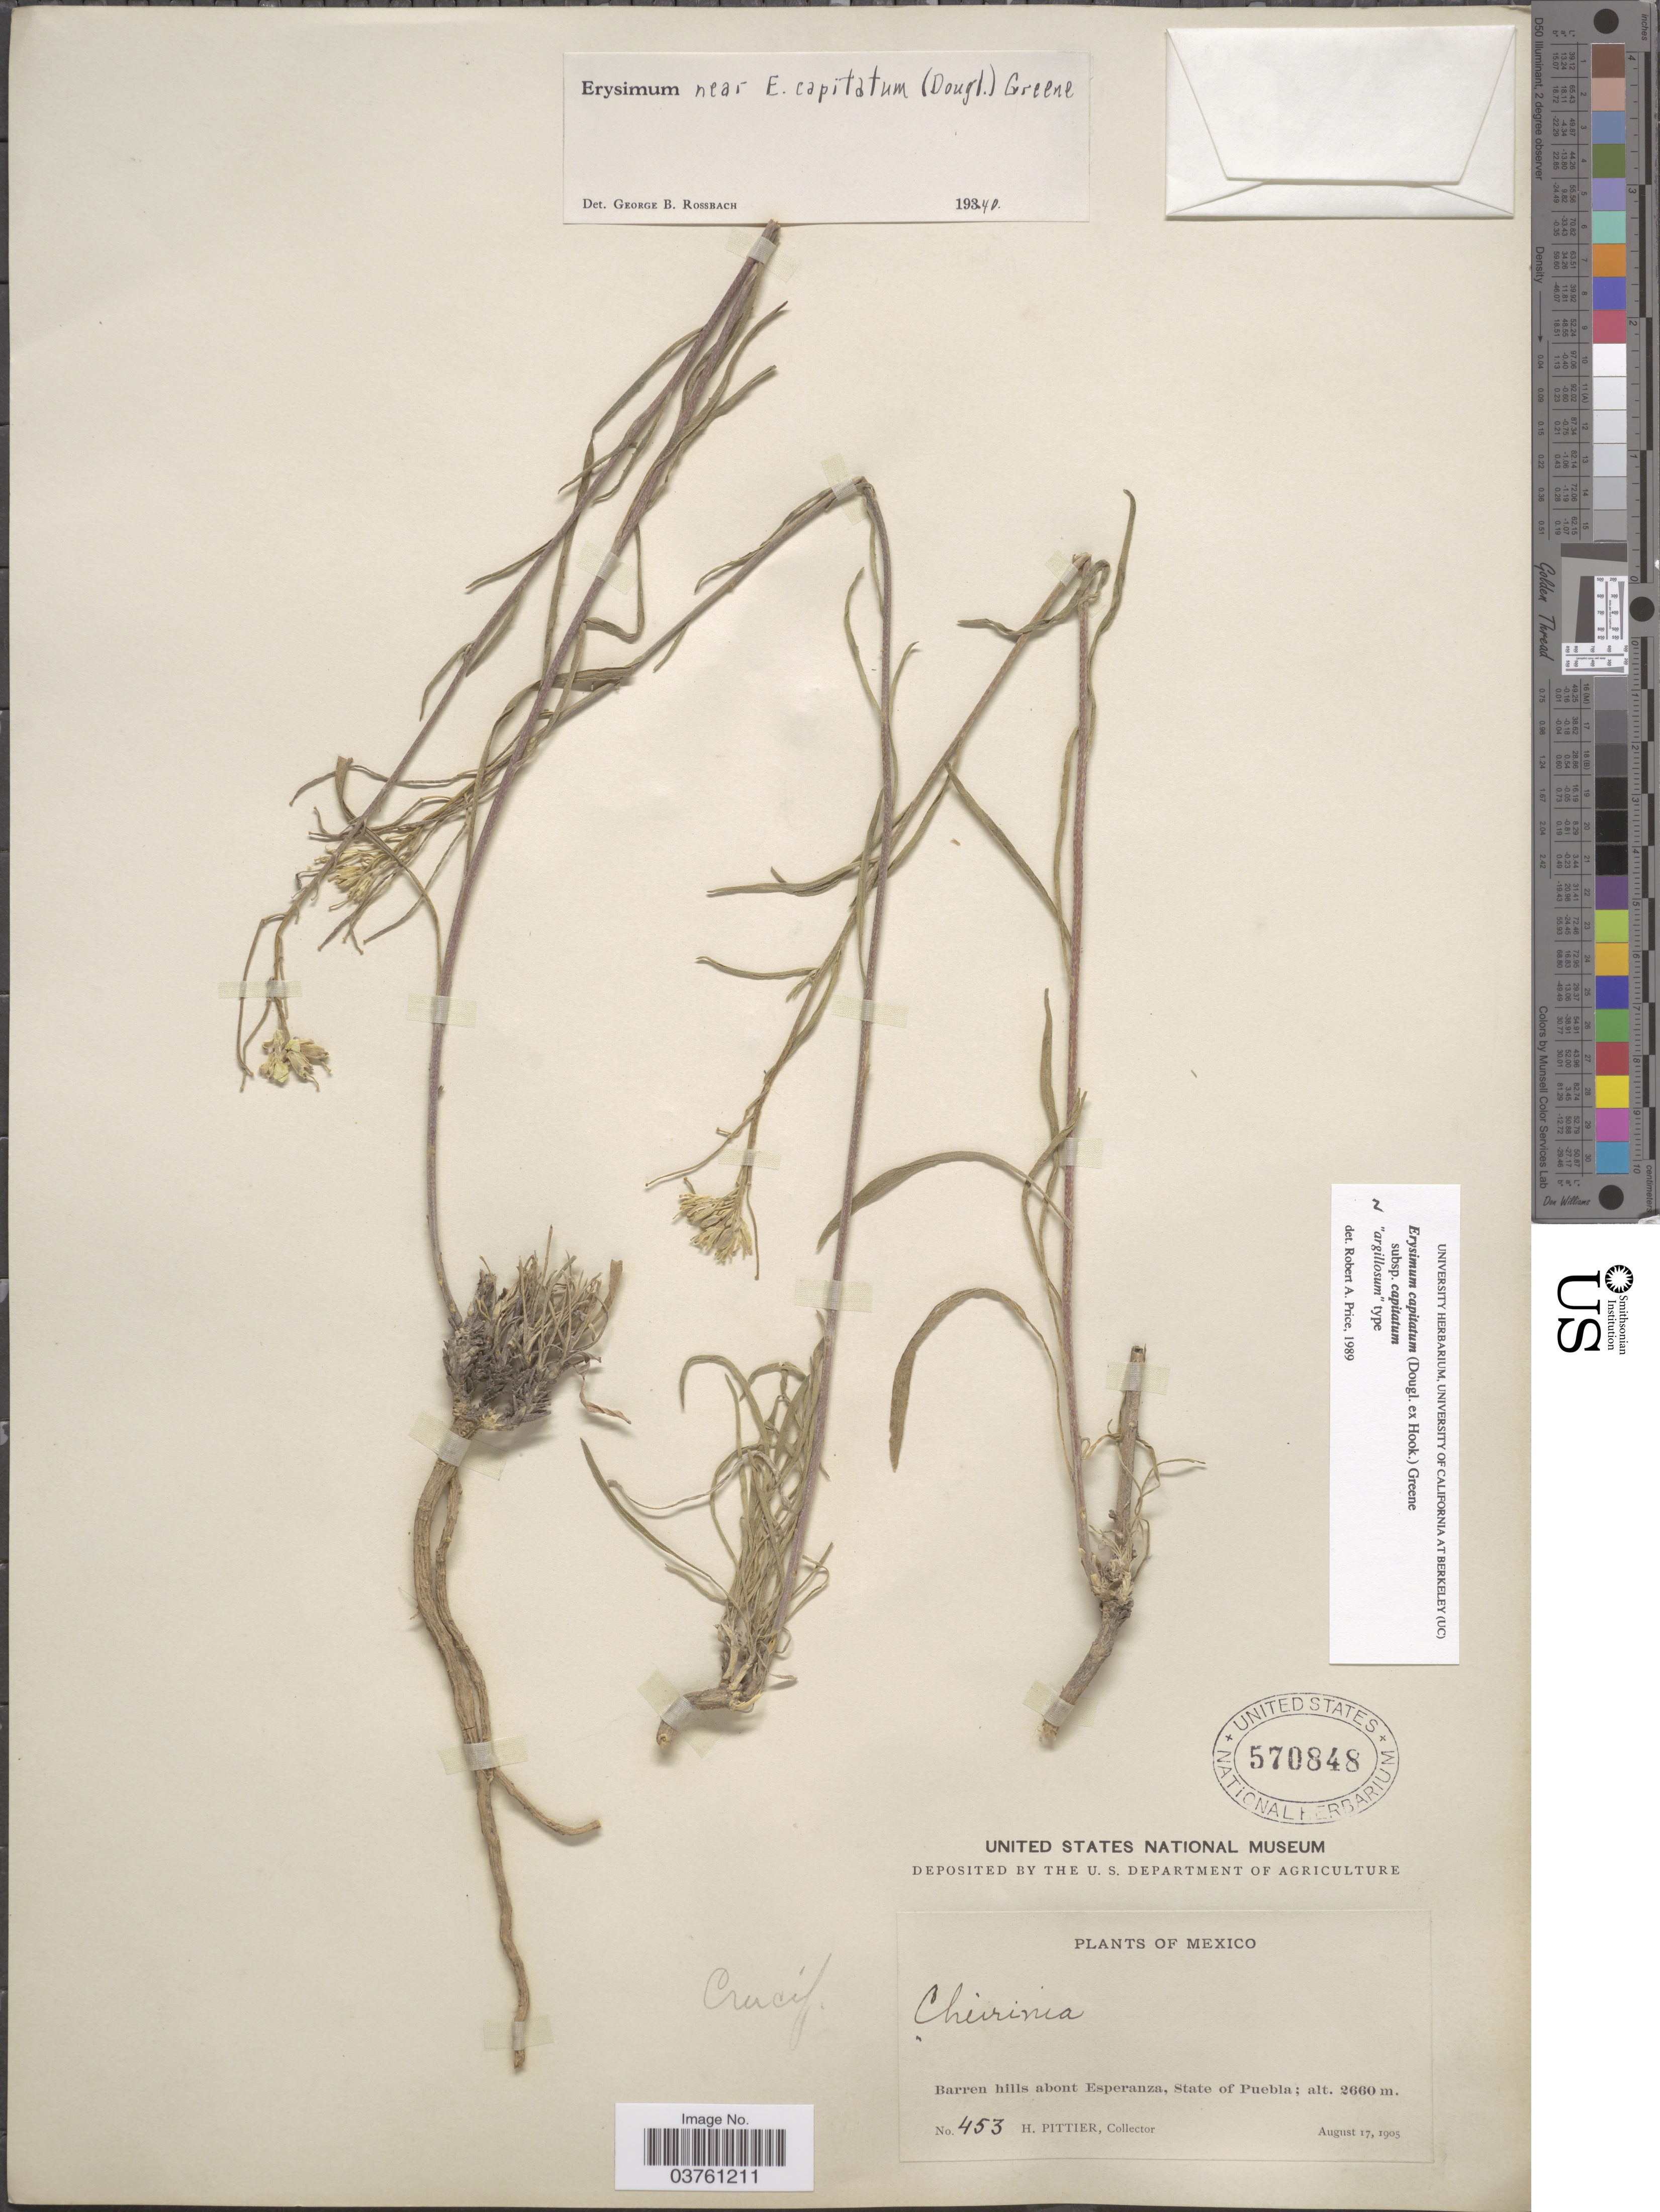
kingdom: Plantae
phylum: Tracheophyta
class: Magnoliopsida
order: Brassicales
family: Brassicaceae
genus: Erysimum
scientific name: Erysimum capitatum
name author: (Douglas ex Hook.) Greene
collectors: H. F. Pittier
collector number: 453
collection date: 1905-08-17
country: Mexico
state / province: Puebla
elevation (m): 2660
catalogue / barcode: US 570848